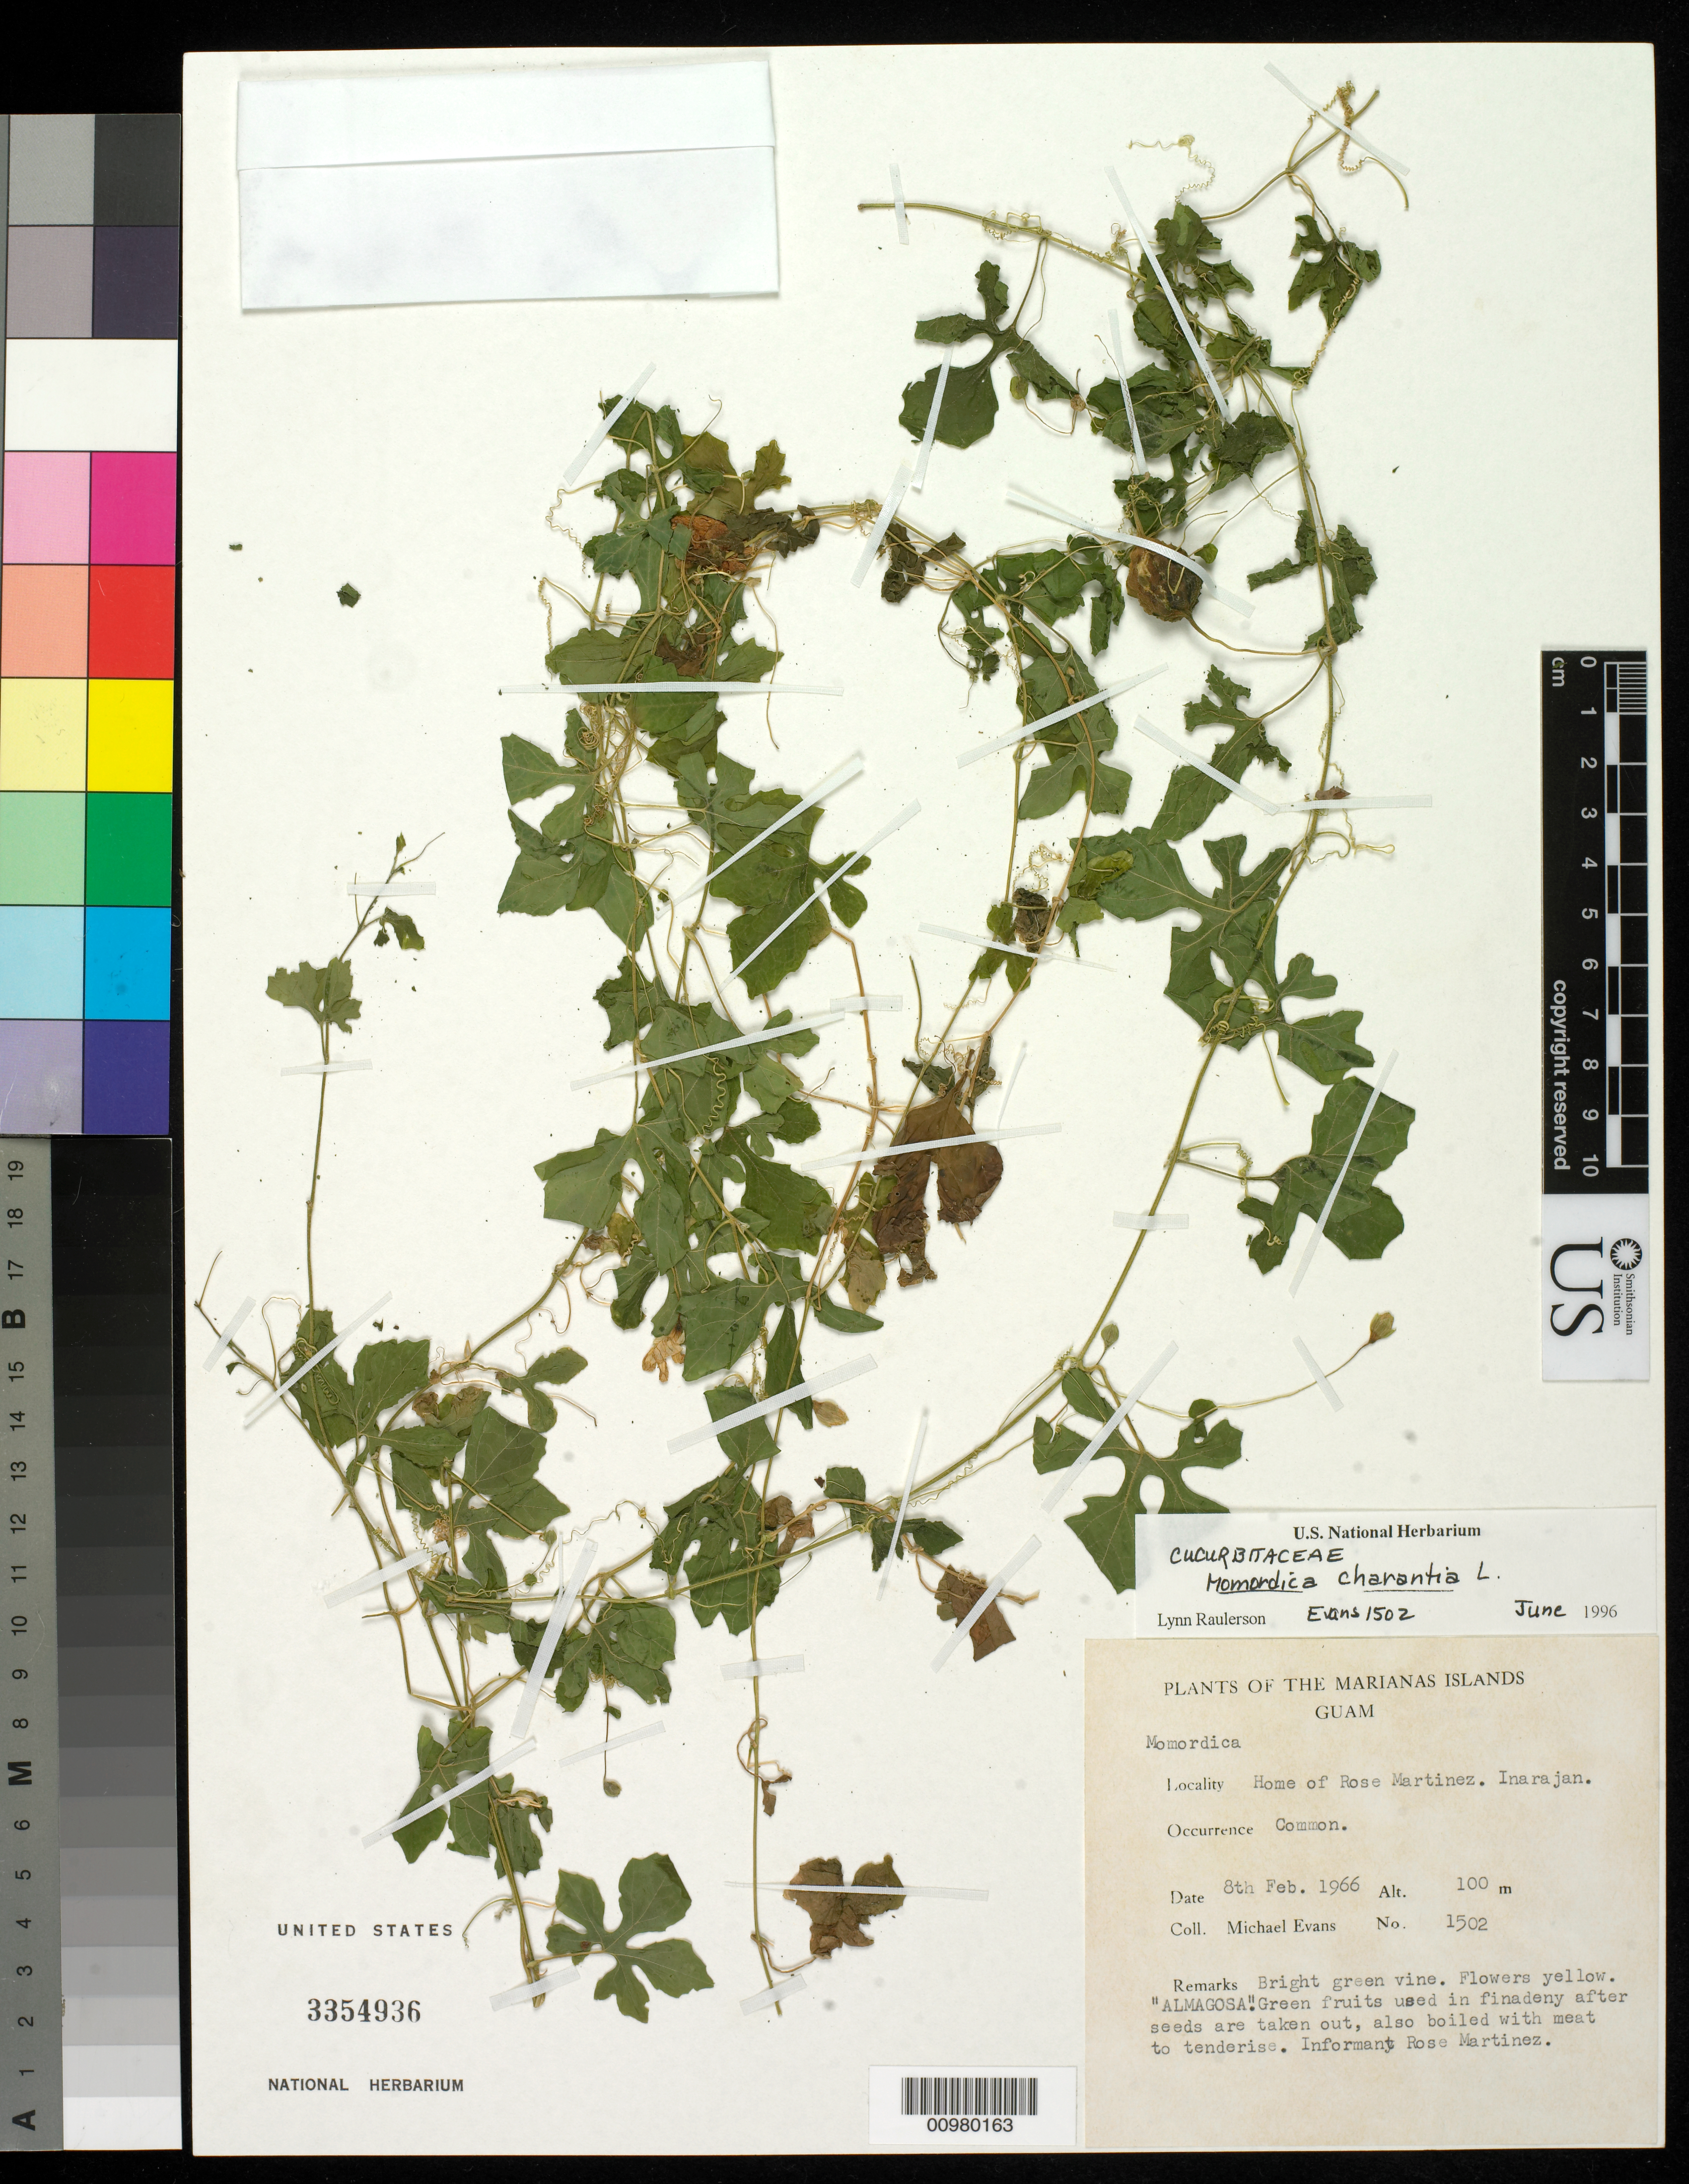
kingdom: Plantae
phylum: Tracheophyta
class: Magnoliopsida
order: Cucurbitales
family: Cucurbitaceae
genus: Momordica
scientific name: Momordica charantia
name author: L.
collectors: F. R. Fosberg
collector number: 1502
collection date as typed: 01 Jan 1954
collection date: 1954-01-01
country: Guam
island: Guam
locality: Tutujan, south of Agana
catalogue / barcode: US 3354936